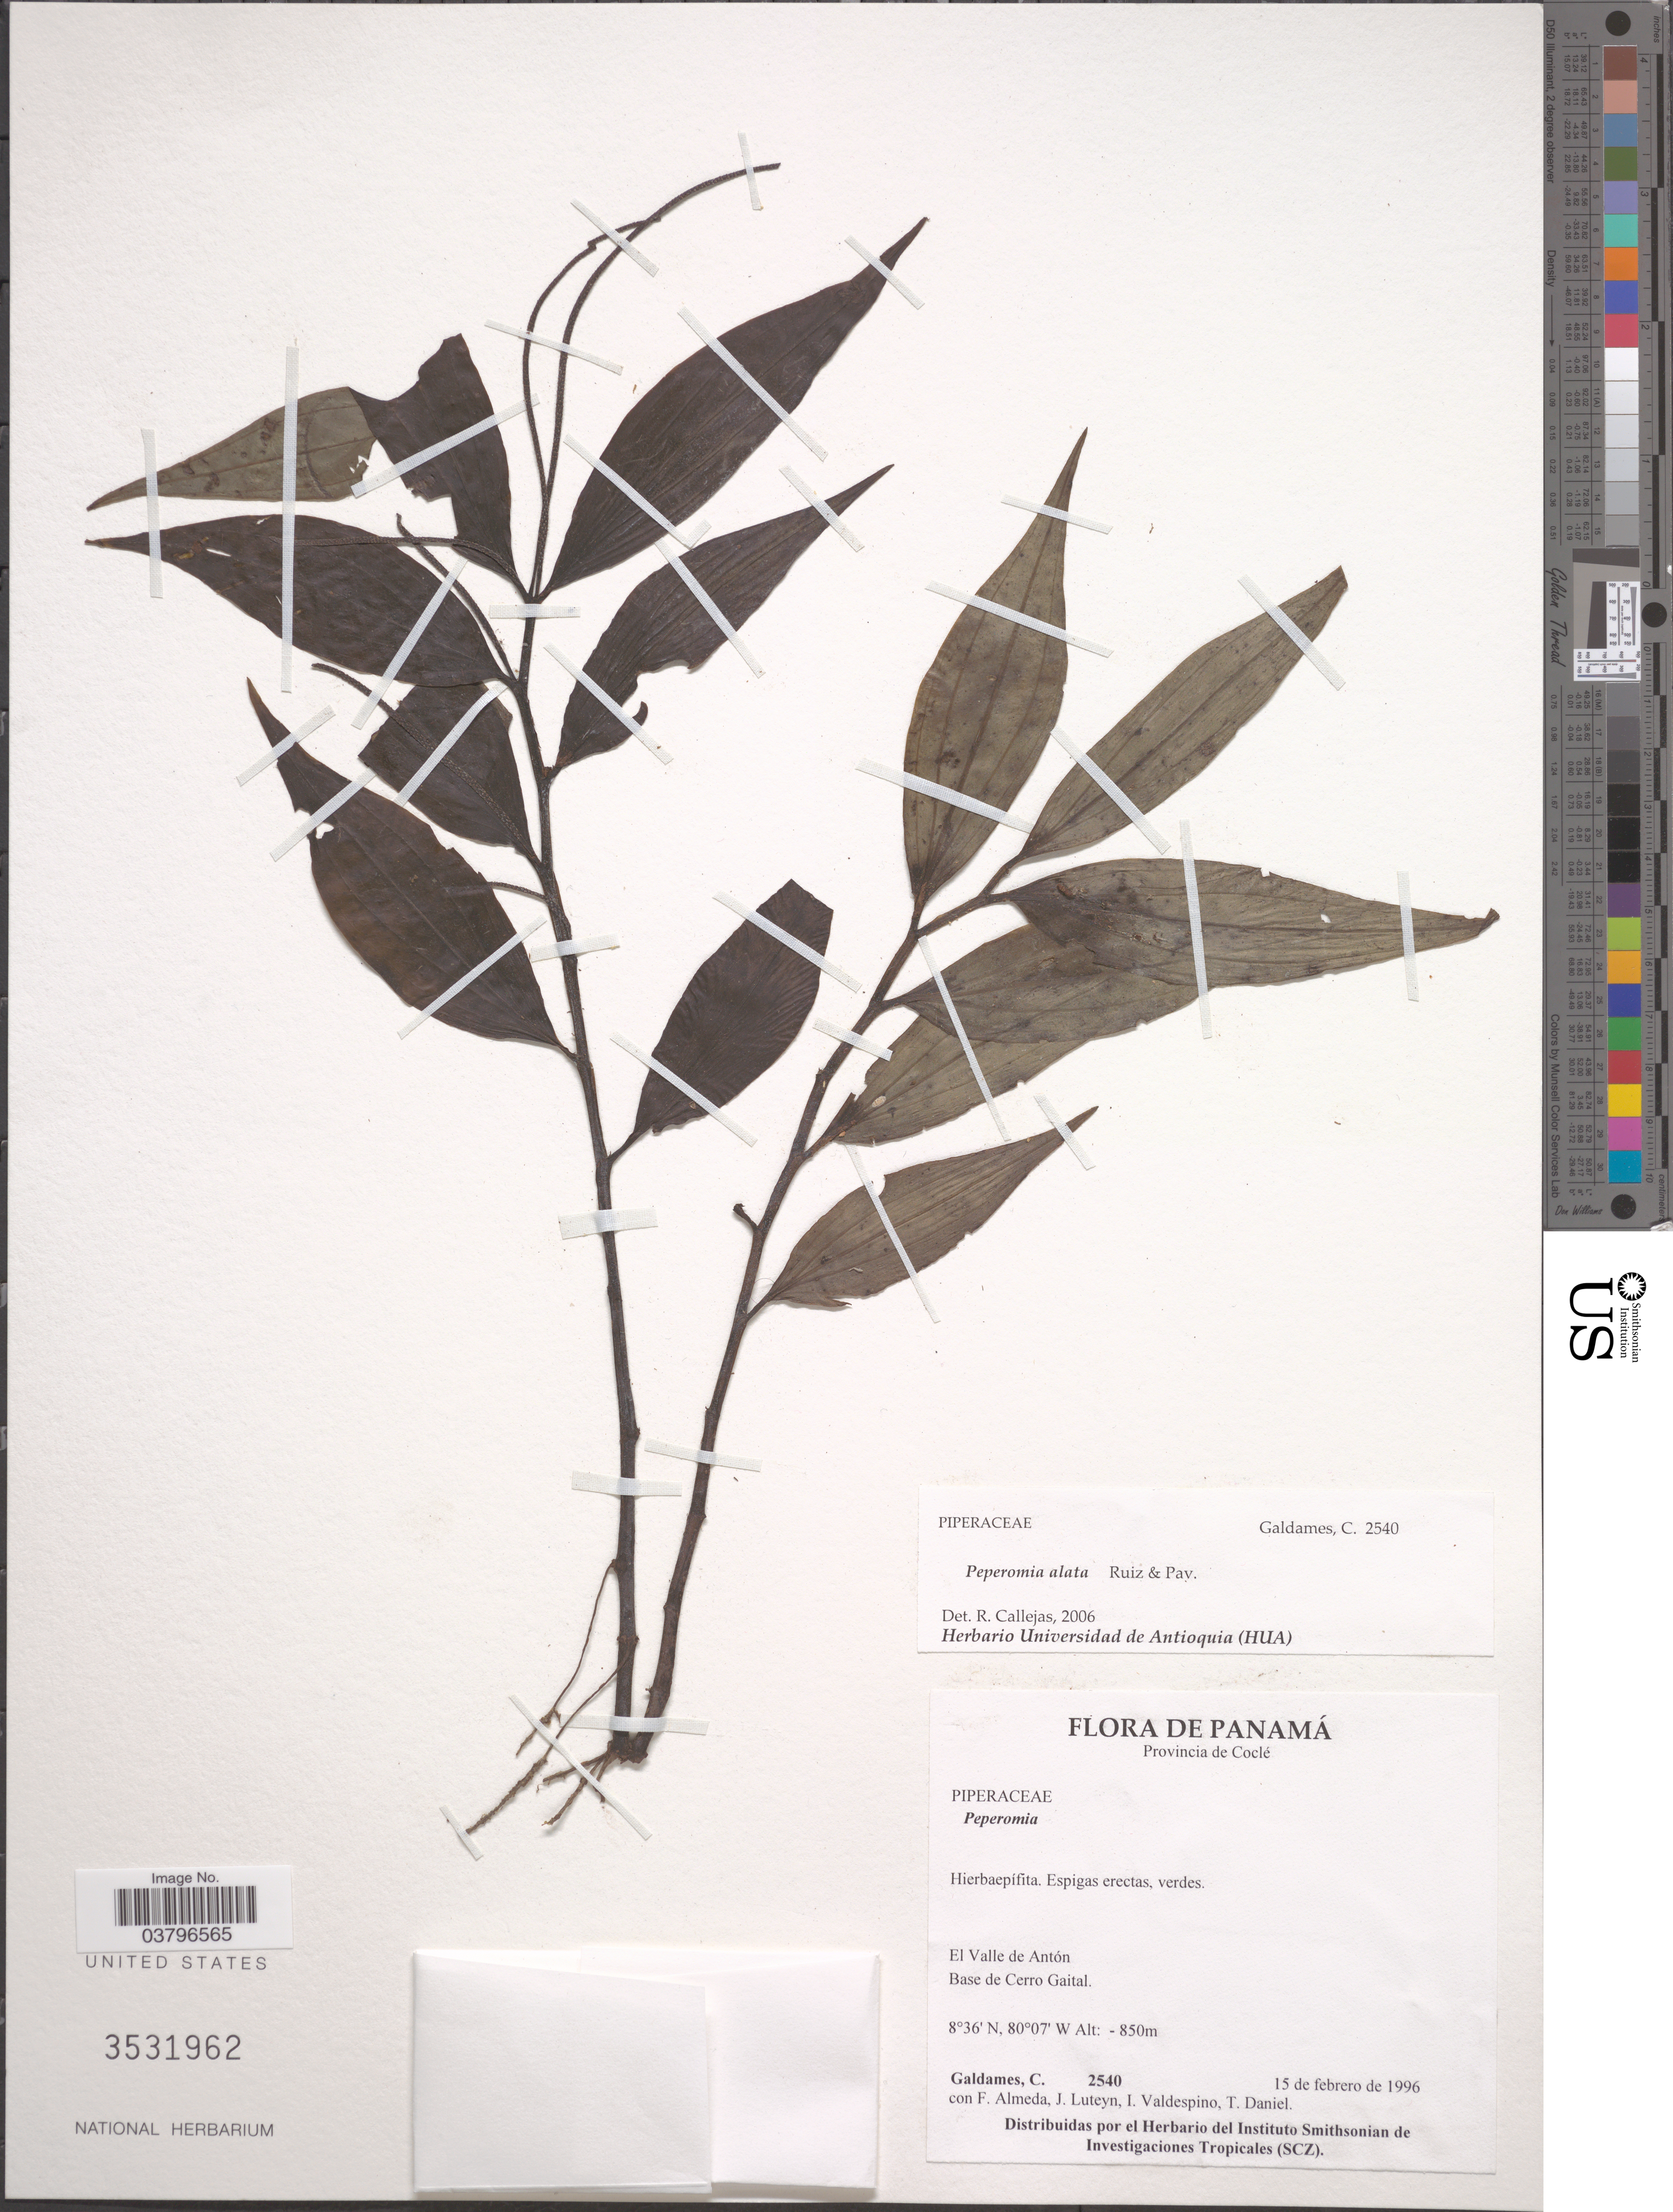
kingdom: Plantae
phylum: Tracheophyta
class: Magnoliopsida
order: Piperales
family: Piperaceae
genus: Peperomia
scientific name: Peperomia alata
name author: Ruiz & Pav.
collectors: C. Galdames, F. Almeda, J. L. Luteyn, I. Valdespino & T. Daniel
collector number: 2540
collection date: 1996-02-15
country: Panama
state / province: Cocle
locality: El Valle de Antón. Base de Cerro gaital.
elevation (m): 850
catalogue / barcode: US 3531962